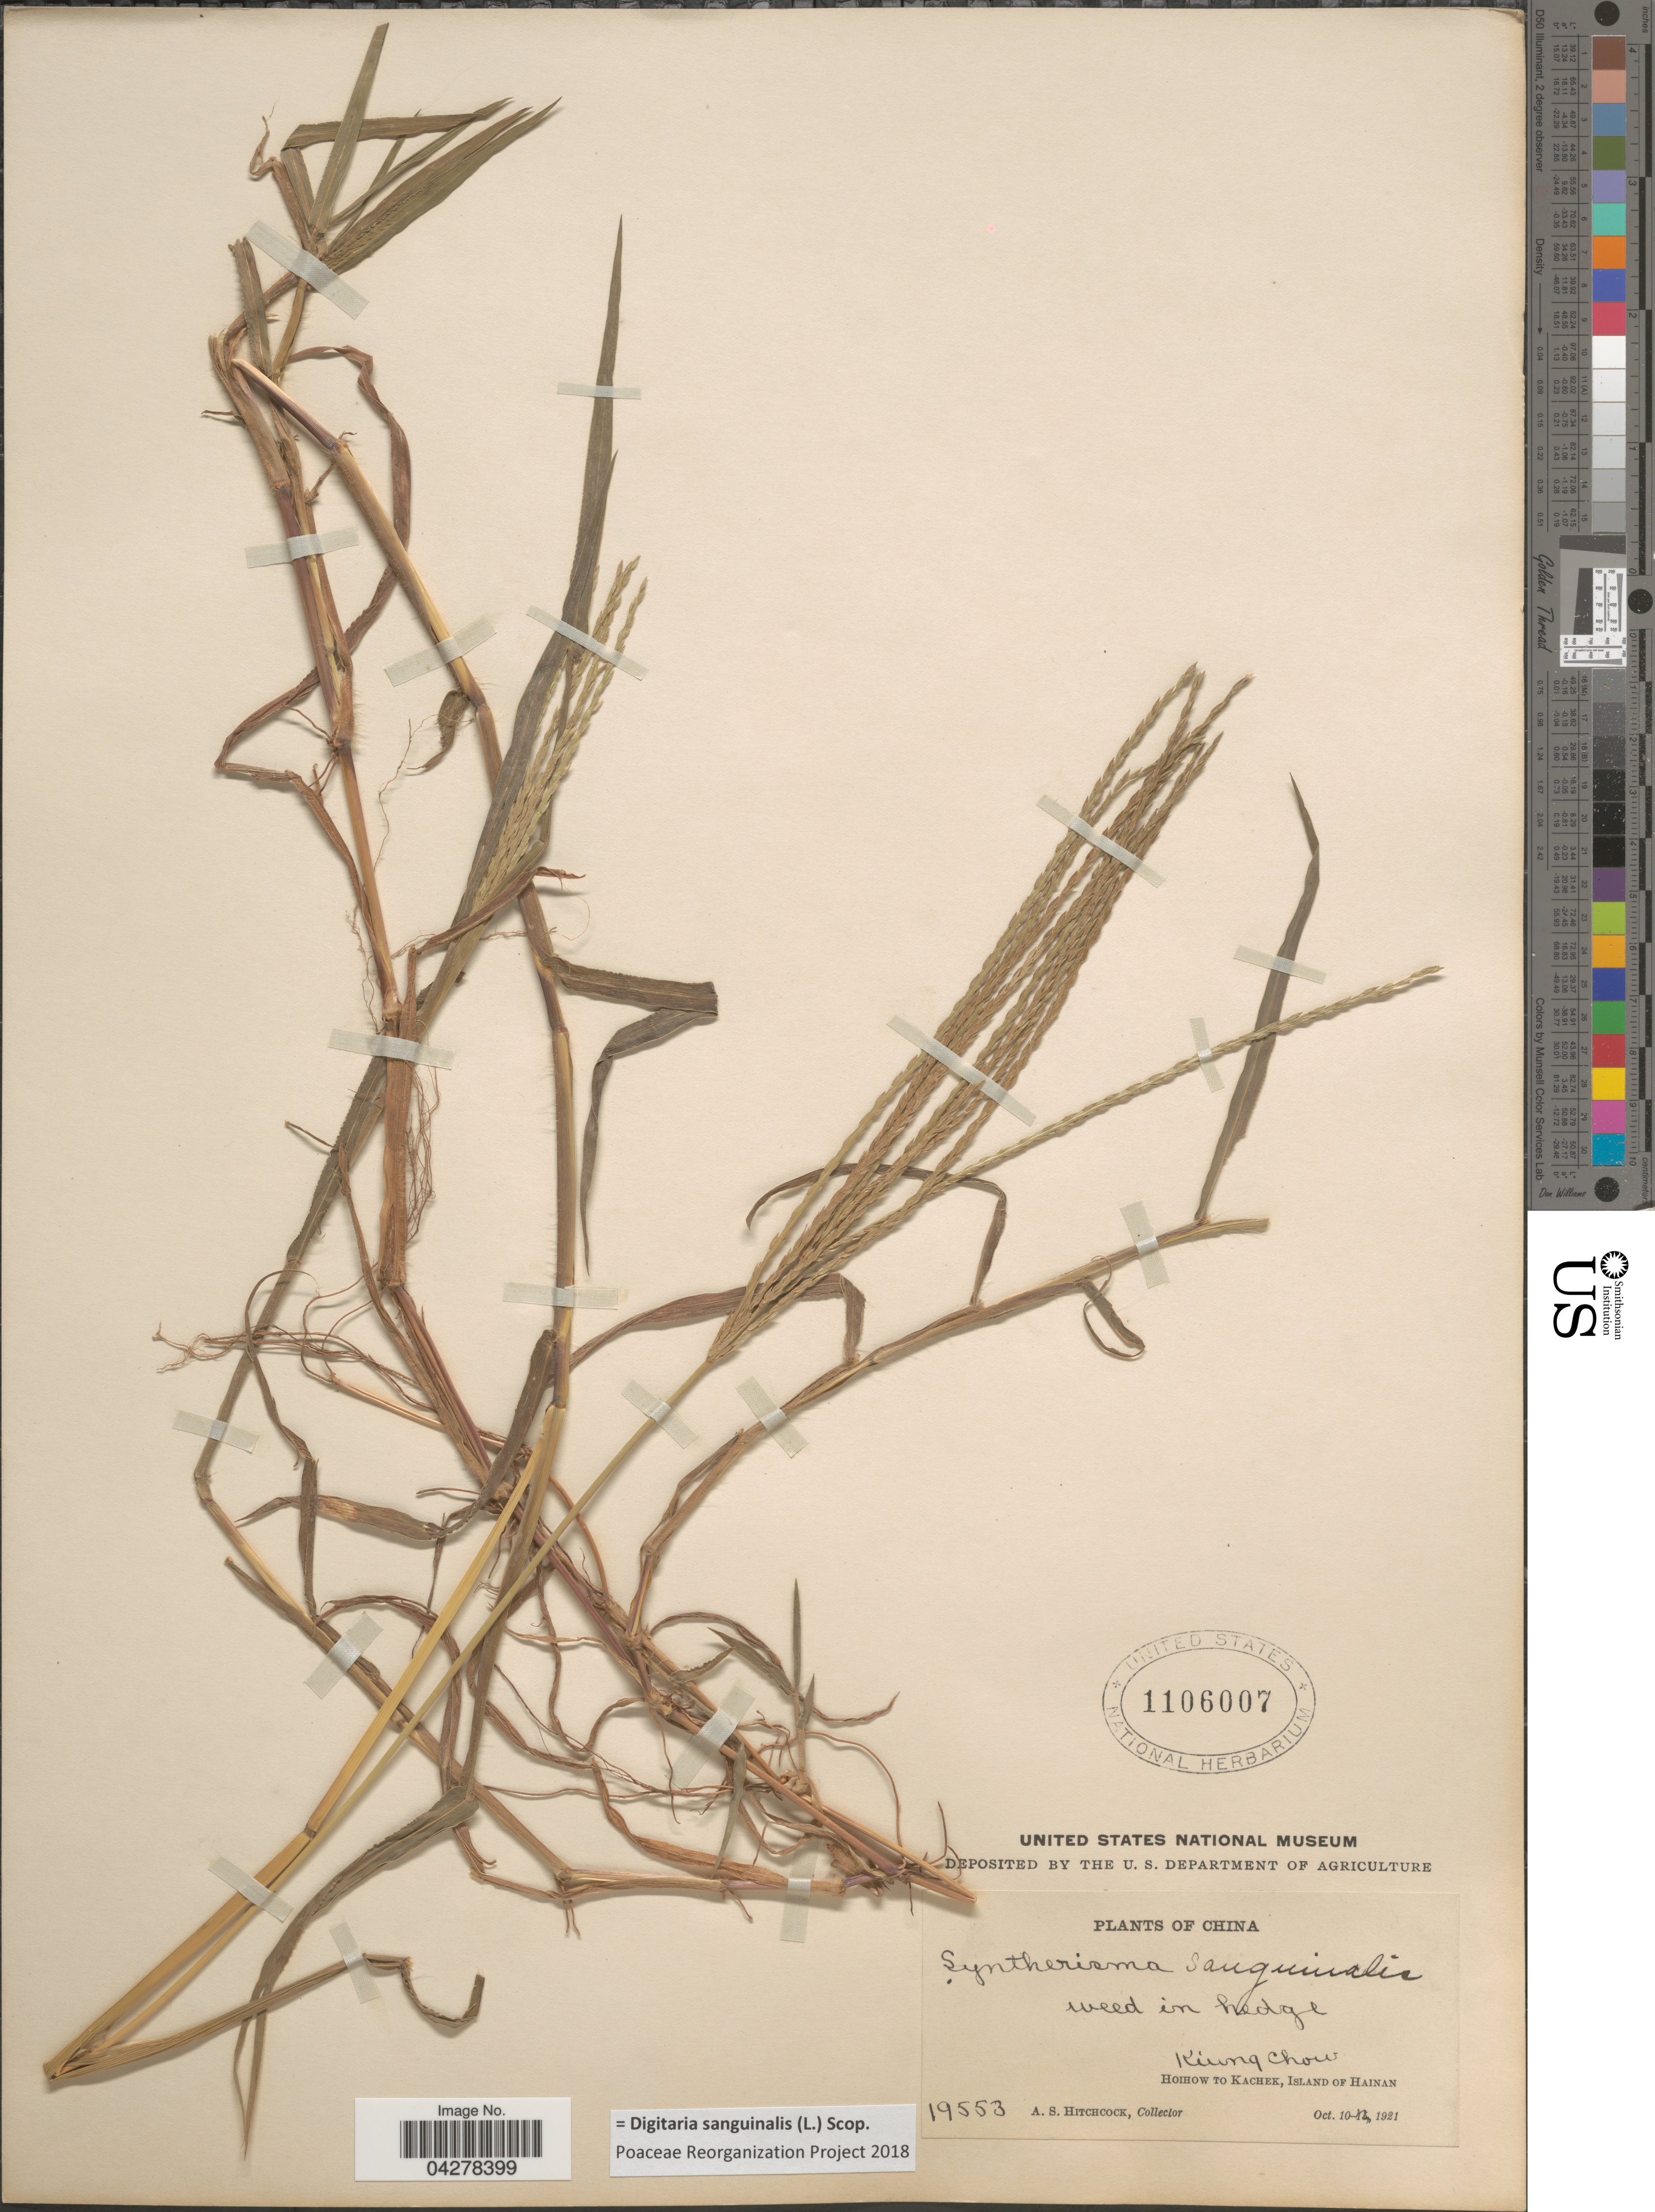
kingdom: Plantae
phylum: Tracheophyta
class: Liliopsida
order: Poales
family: Poaceae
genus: Digitaria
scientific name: Digitaria sanguinalis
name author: (L.) Scop.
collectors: A. S. Hitchcock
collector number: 19553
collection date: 1921-10-10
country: China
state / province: Hainan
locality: Weed in hedge. Kiung Chow. Hoihow to Kachek, Island of Hainan.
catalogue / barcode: US 1106007